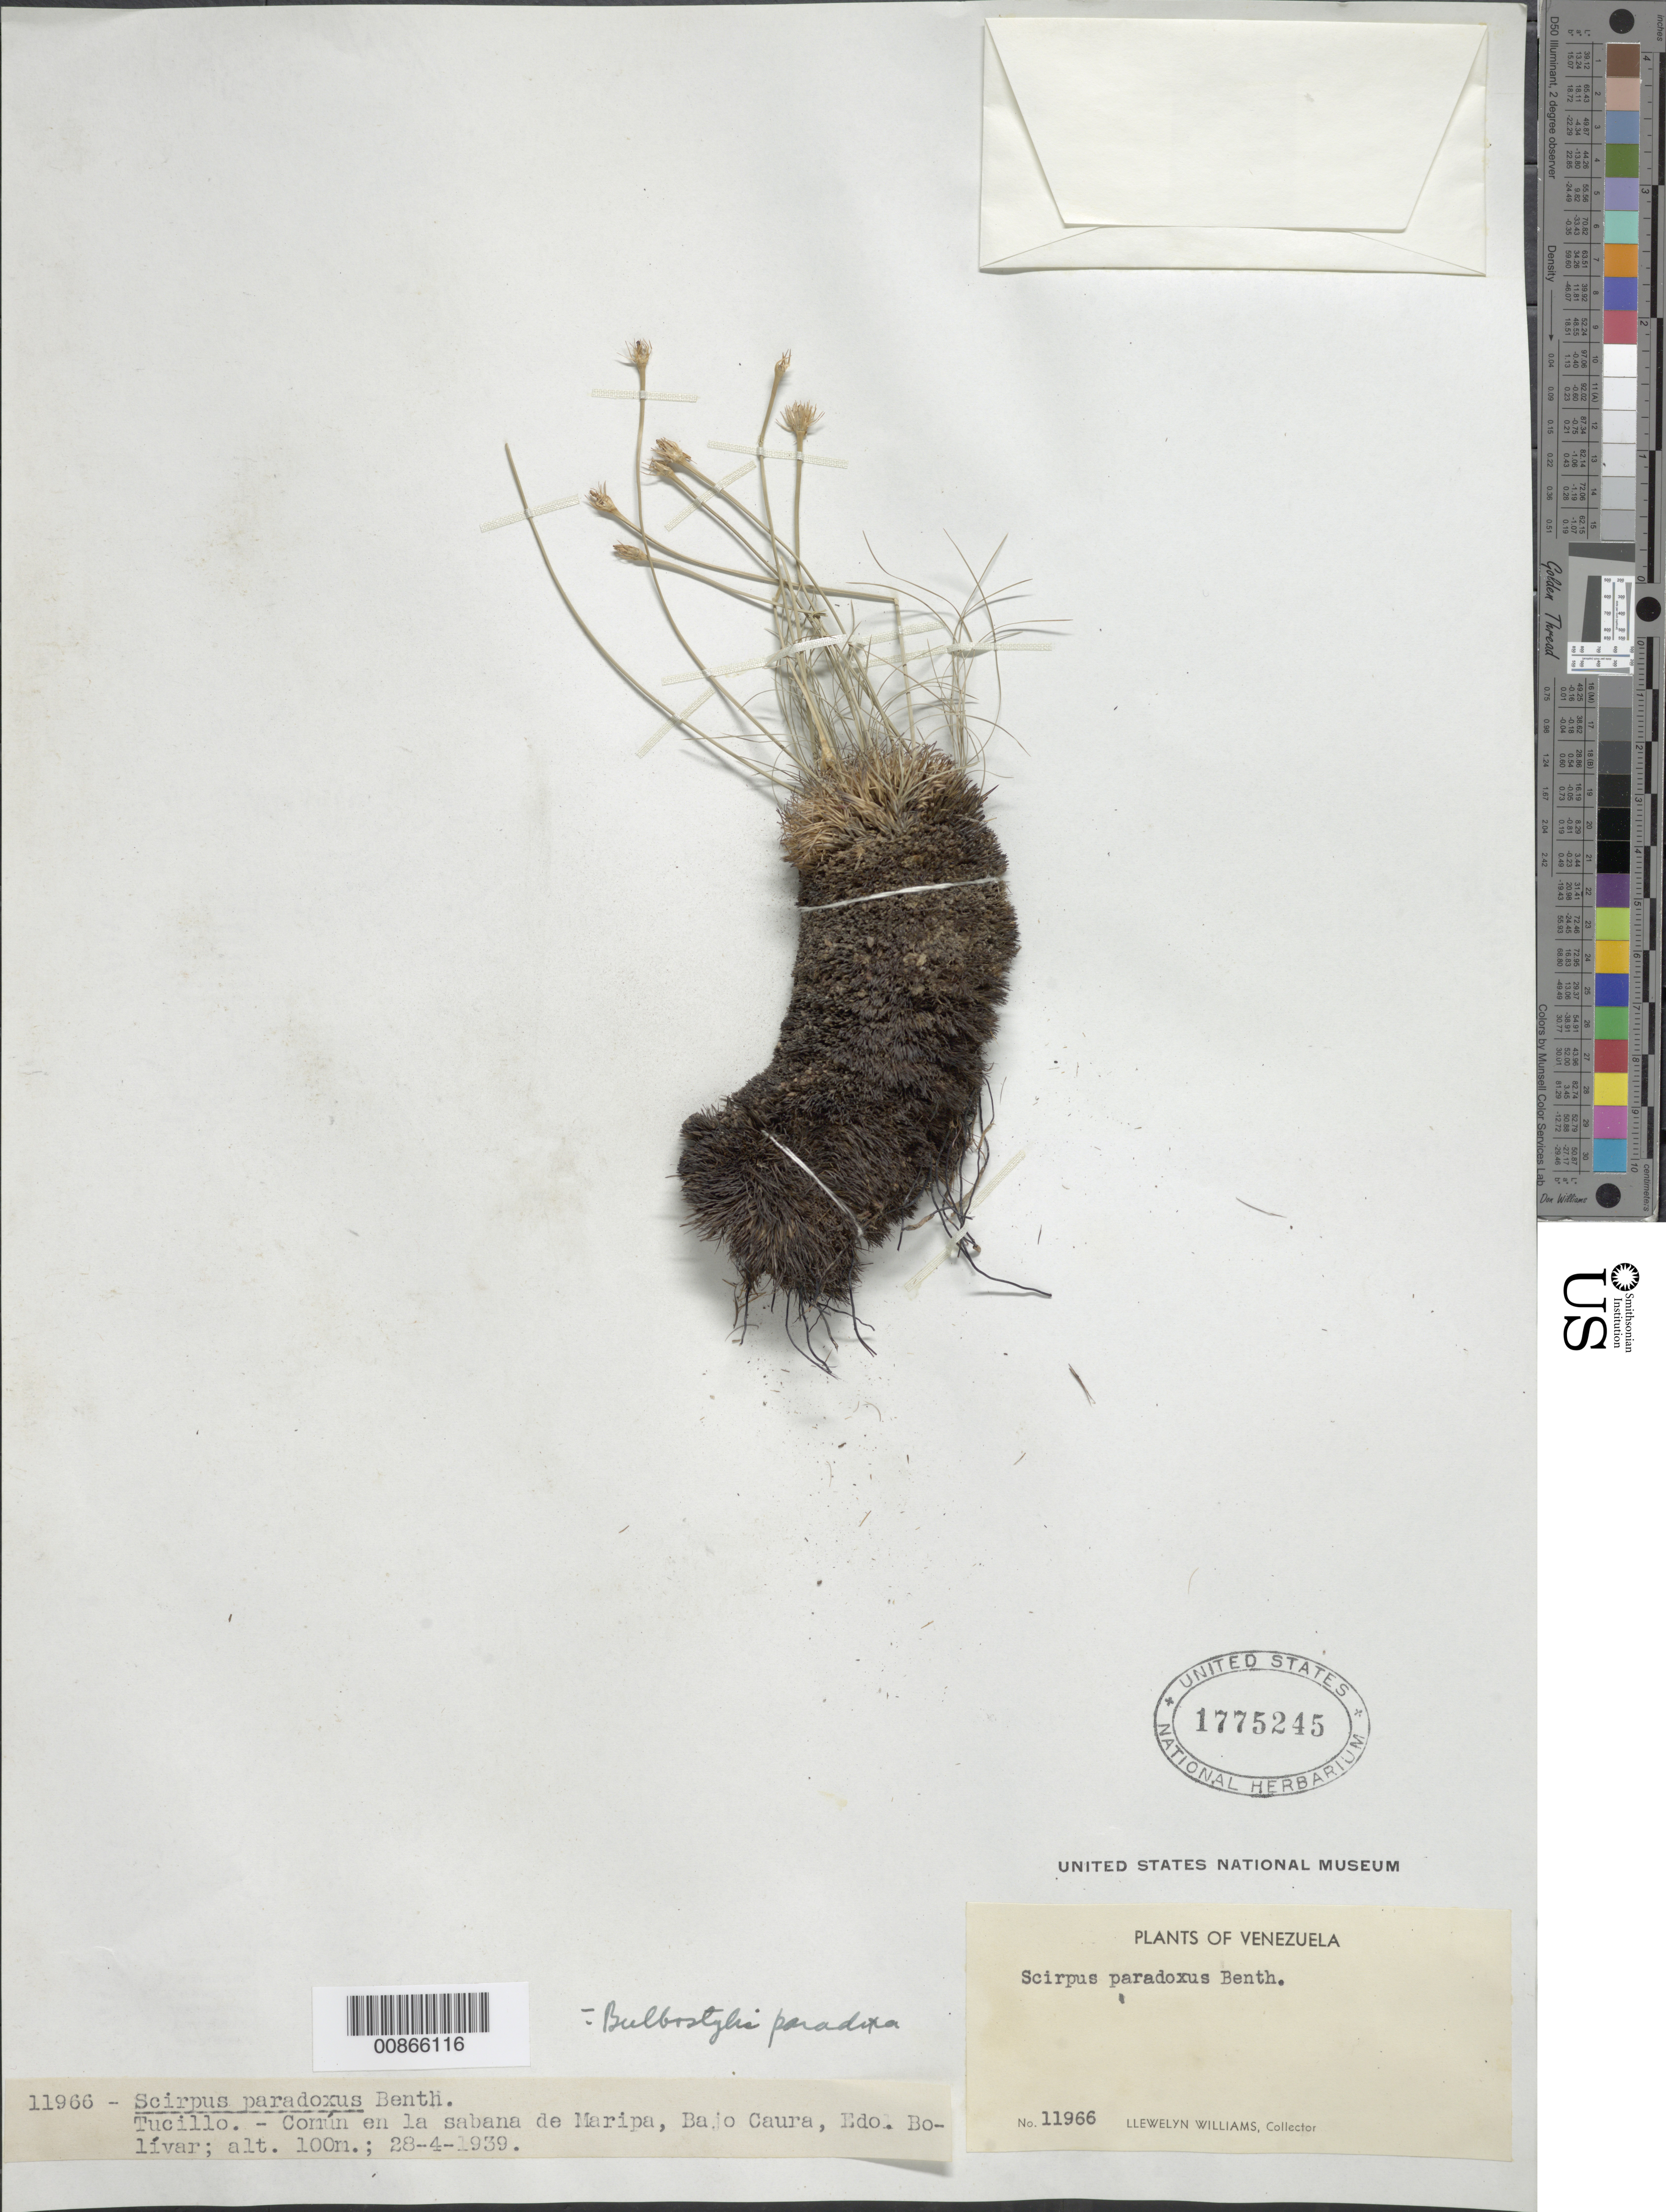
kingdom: Plantae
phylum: Tracheophyta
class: Liliopsida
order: Poales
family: Cyperaceae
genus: Bulbostylis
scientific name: Bulbostylis paradoxa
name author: (Spreng.) Lindm.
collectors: Ll. Williams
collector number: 11966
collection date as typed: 28-Apr-39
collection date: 1939-04-28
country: Venezuela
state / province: Bolívar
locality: Maripa, Bajo Caura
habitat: Savanna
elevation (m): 100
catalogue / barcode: US 1775245